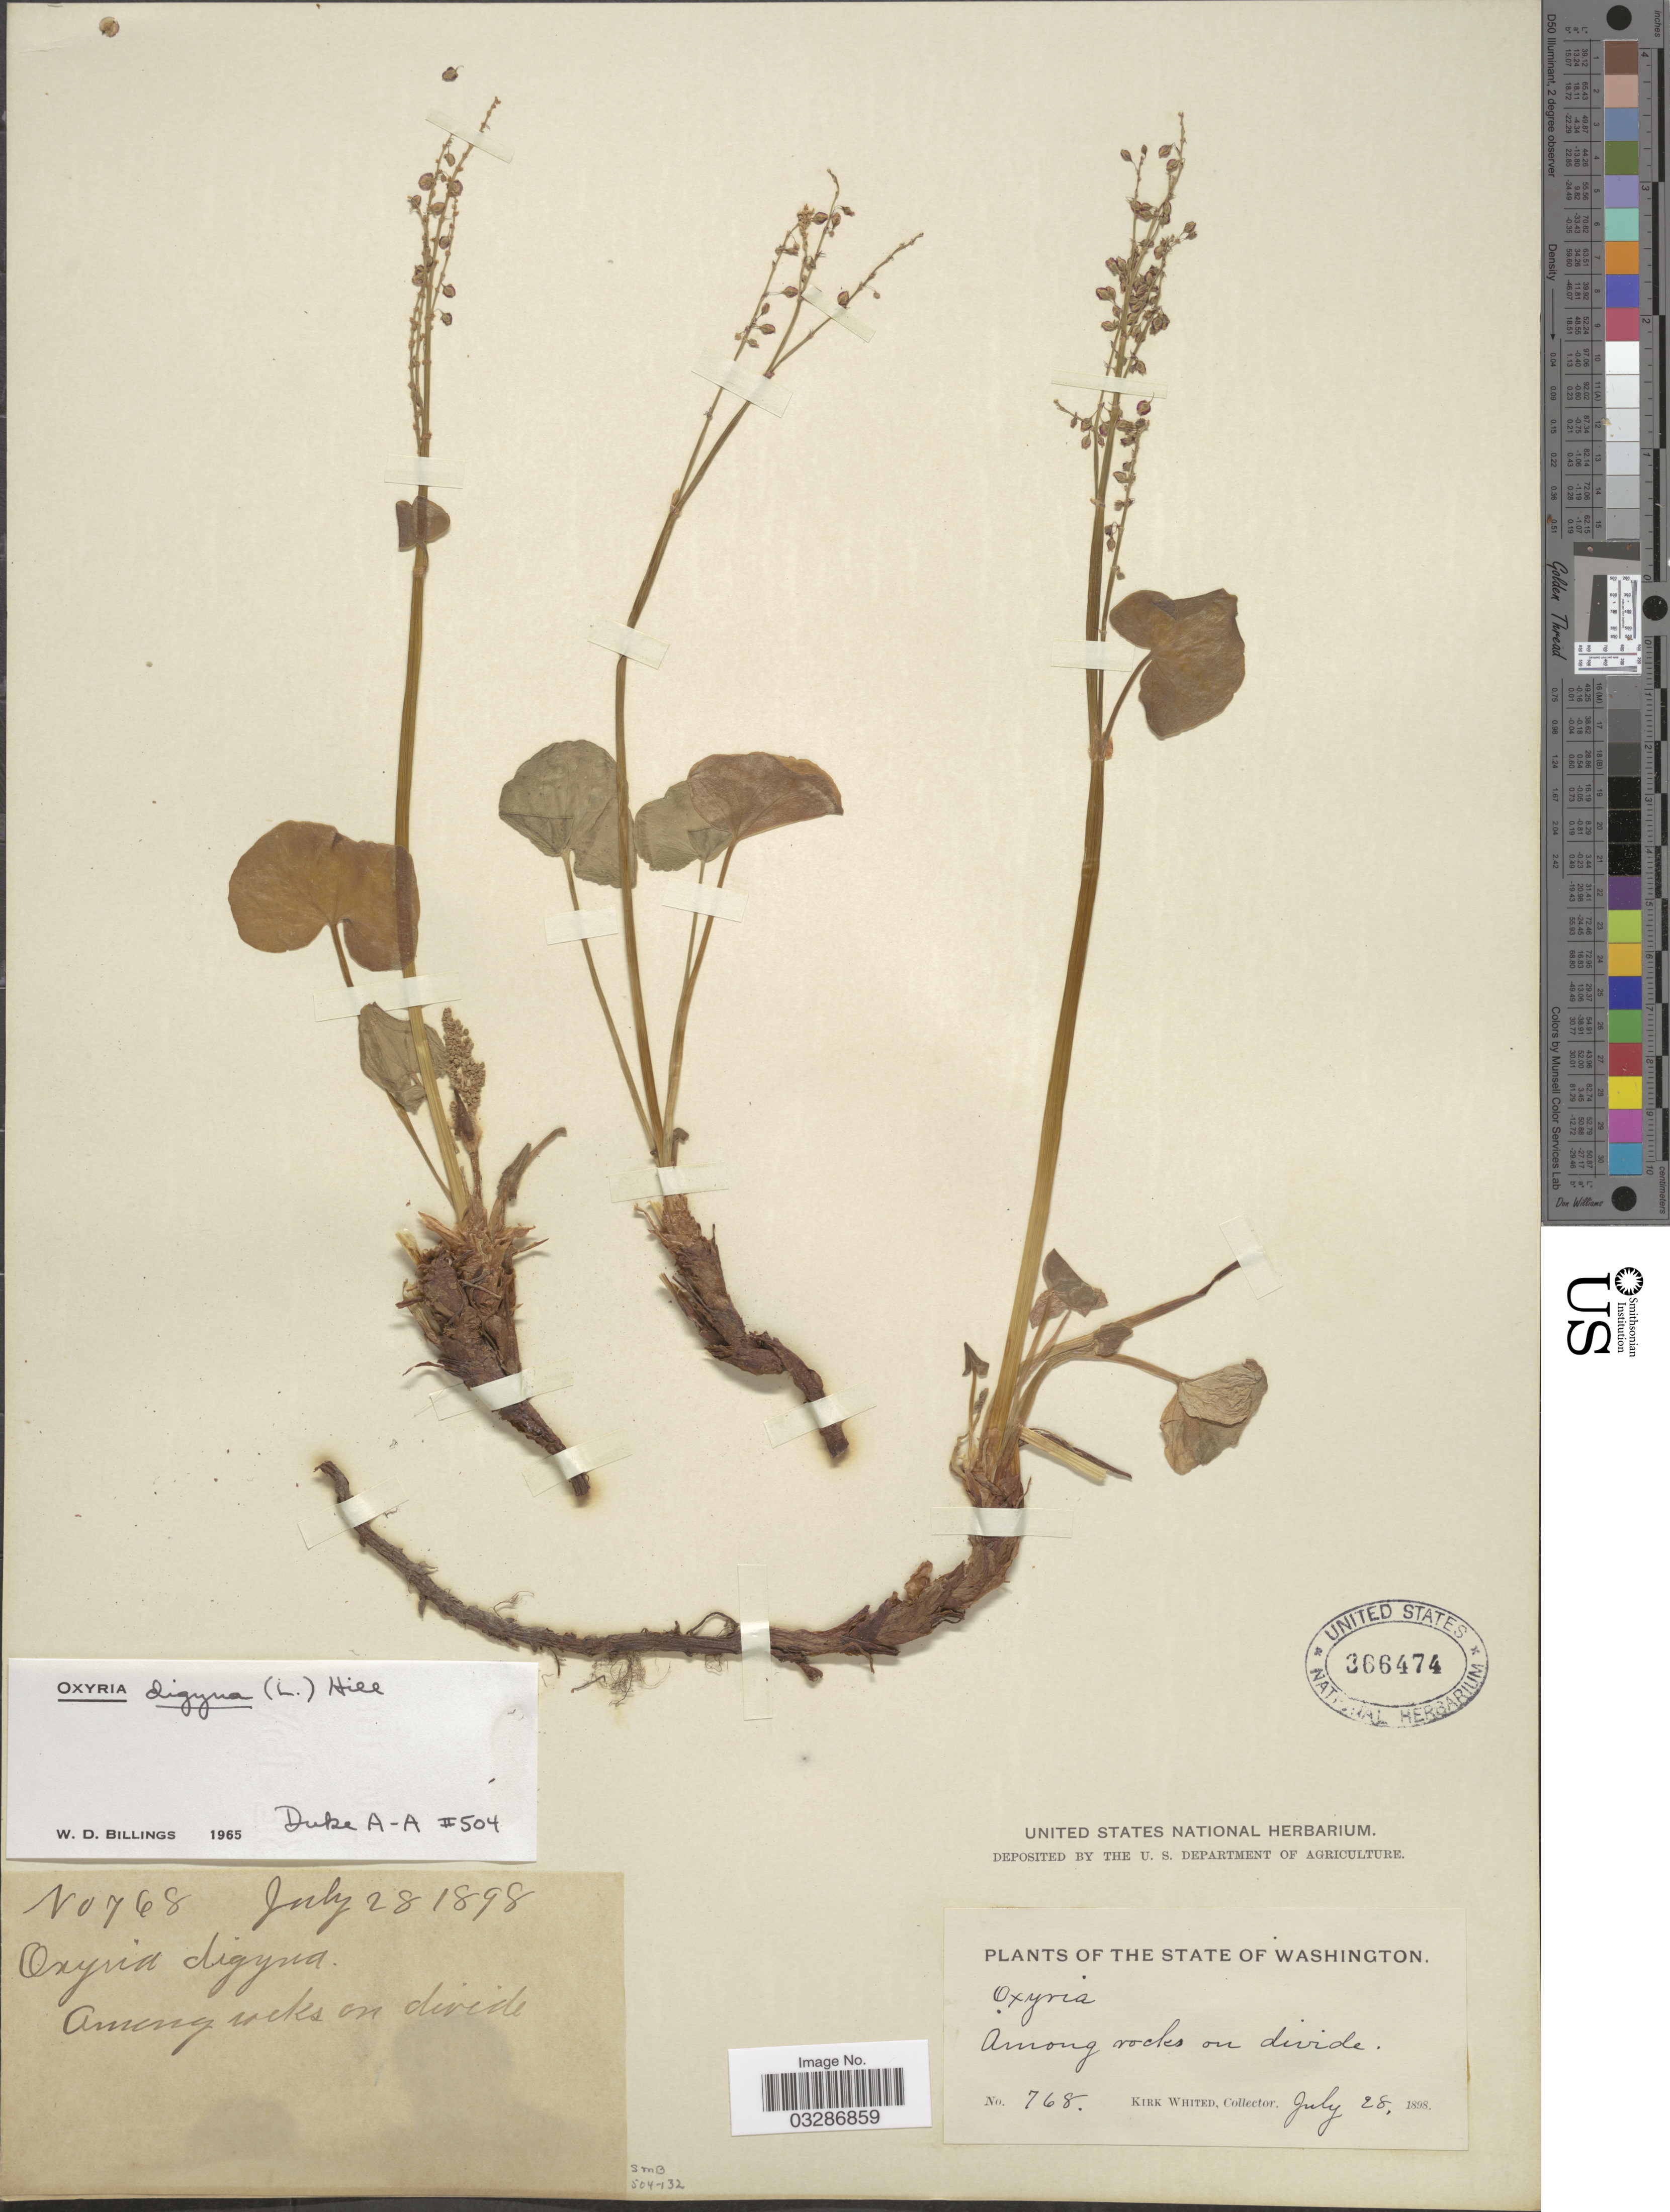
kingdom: Plantae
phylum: Tracheophyta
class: Magnoliopsida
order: Caryophyllales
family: Polygonaceae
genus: Oxyria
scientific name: Oxyria digyna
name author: (L.) Hill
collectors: K. Whited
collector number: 768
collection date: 1898-07-28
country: United States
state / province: Washington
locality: Among rocks on divide.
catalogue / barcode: US 366474